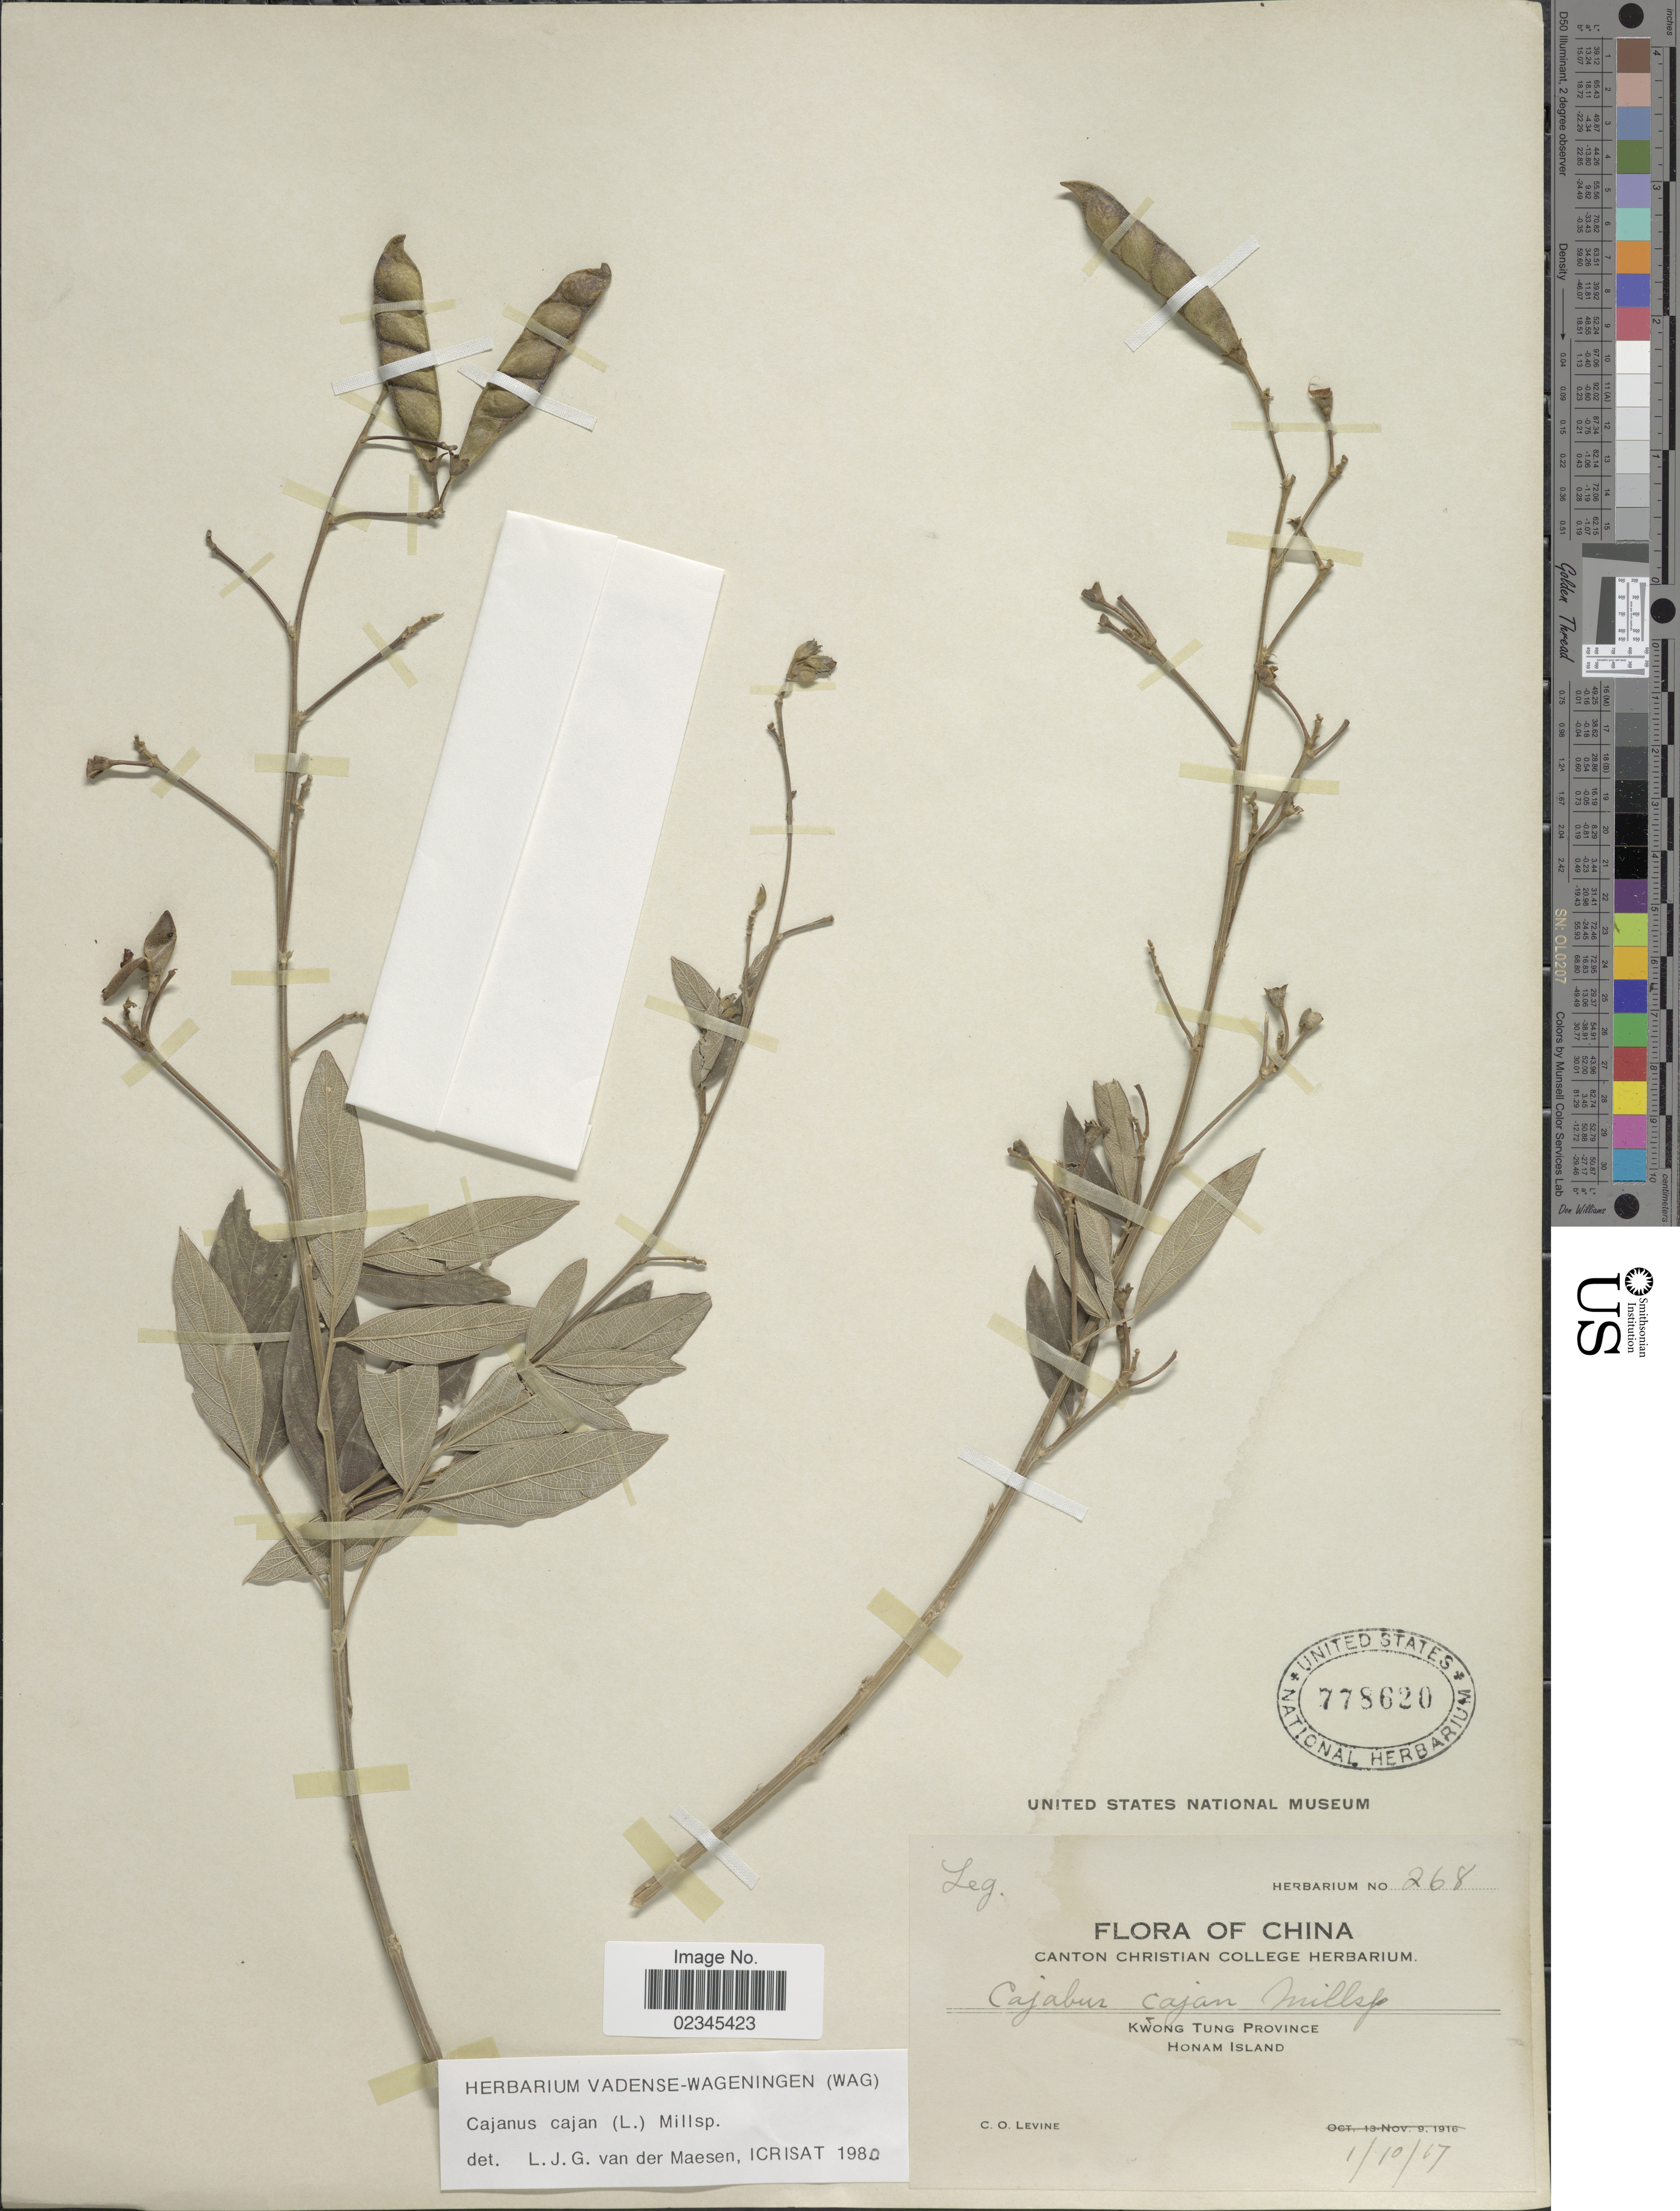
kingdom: Plantae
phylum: Tracheophyta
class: Magnoliopsida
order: Fabales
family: Fabaceae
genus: Cajanus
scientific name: Cajanus cajan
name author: (L.) Huth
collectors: C. O. Levine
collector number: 268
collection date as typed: Transcribed d/m/y: 1/10/17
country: China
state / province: Guangdong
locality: Kwong Tung Province. Honam Island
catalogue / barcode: US 778620